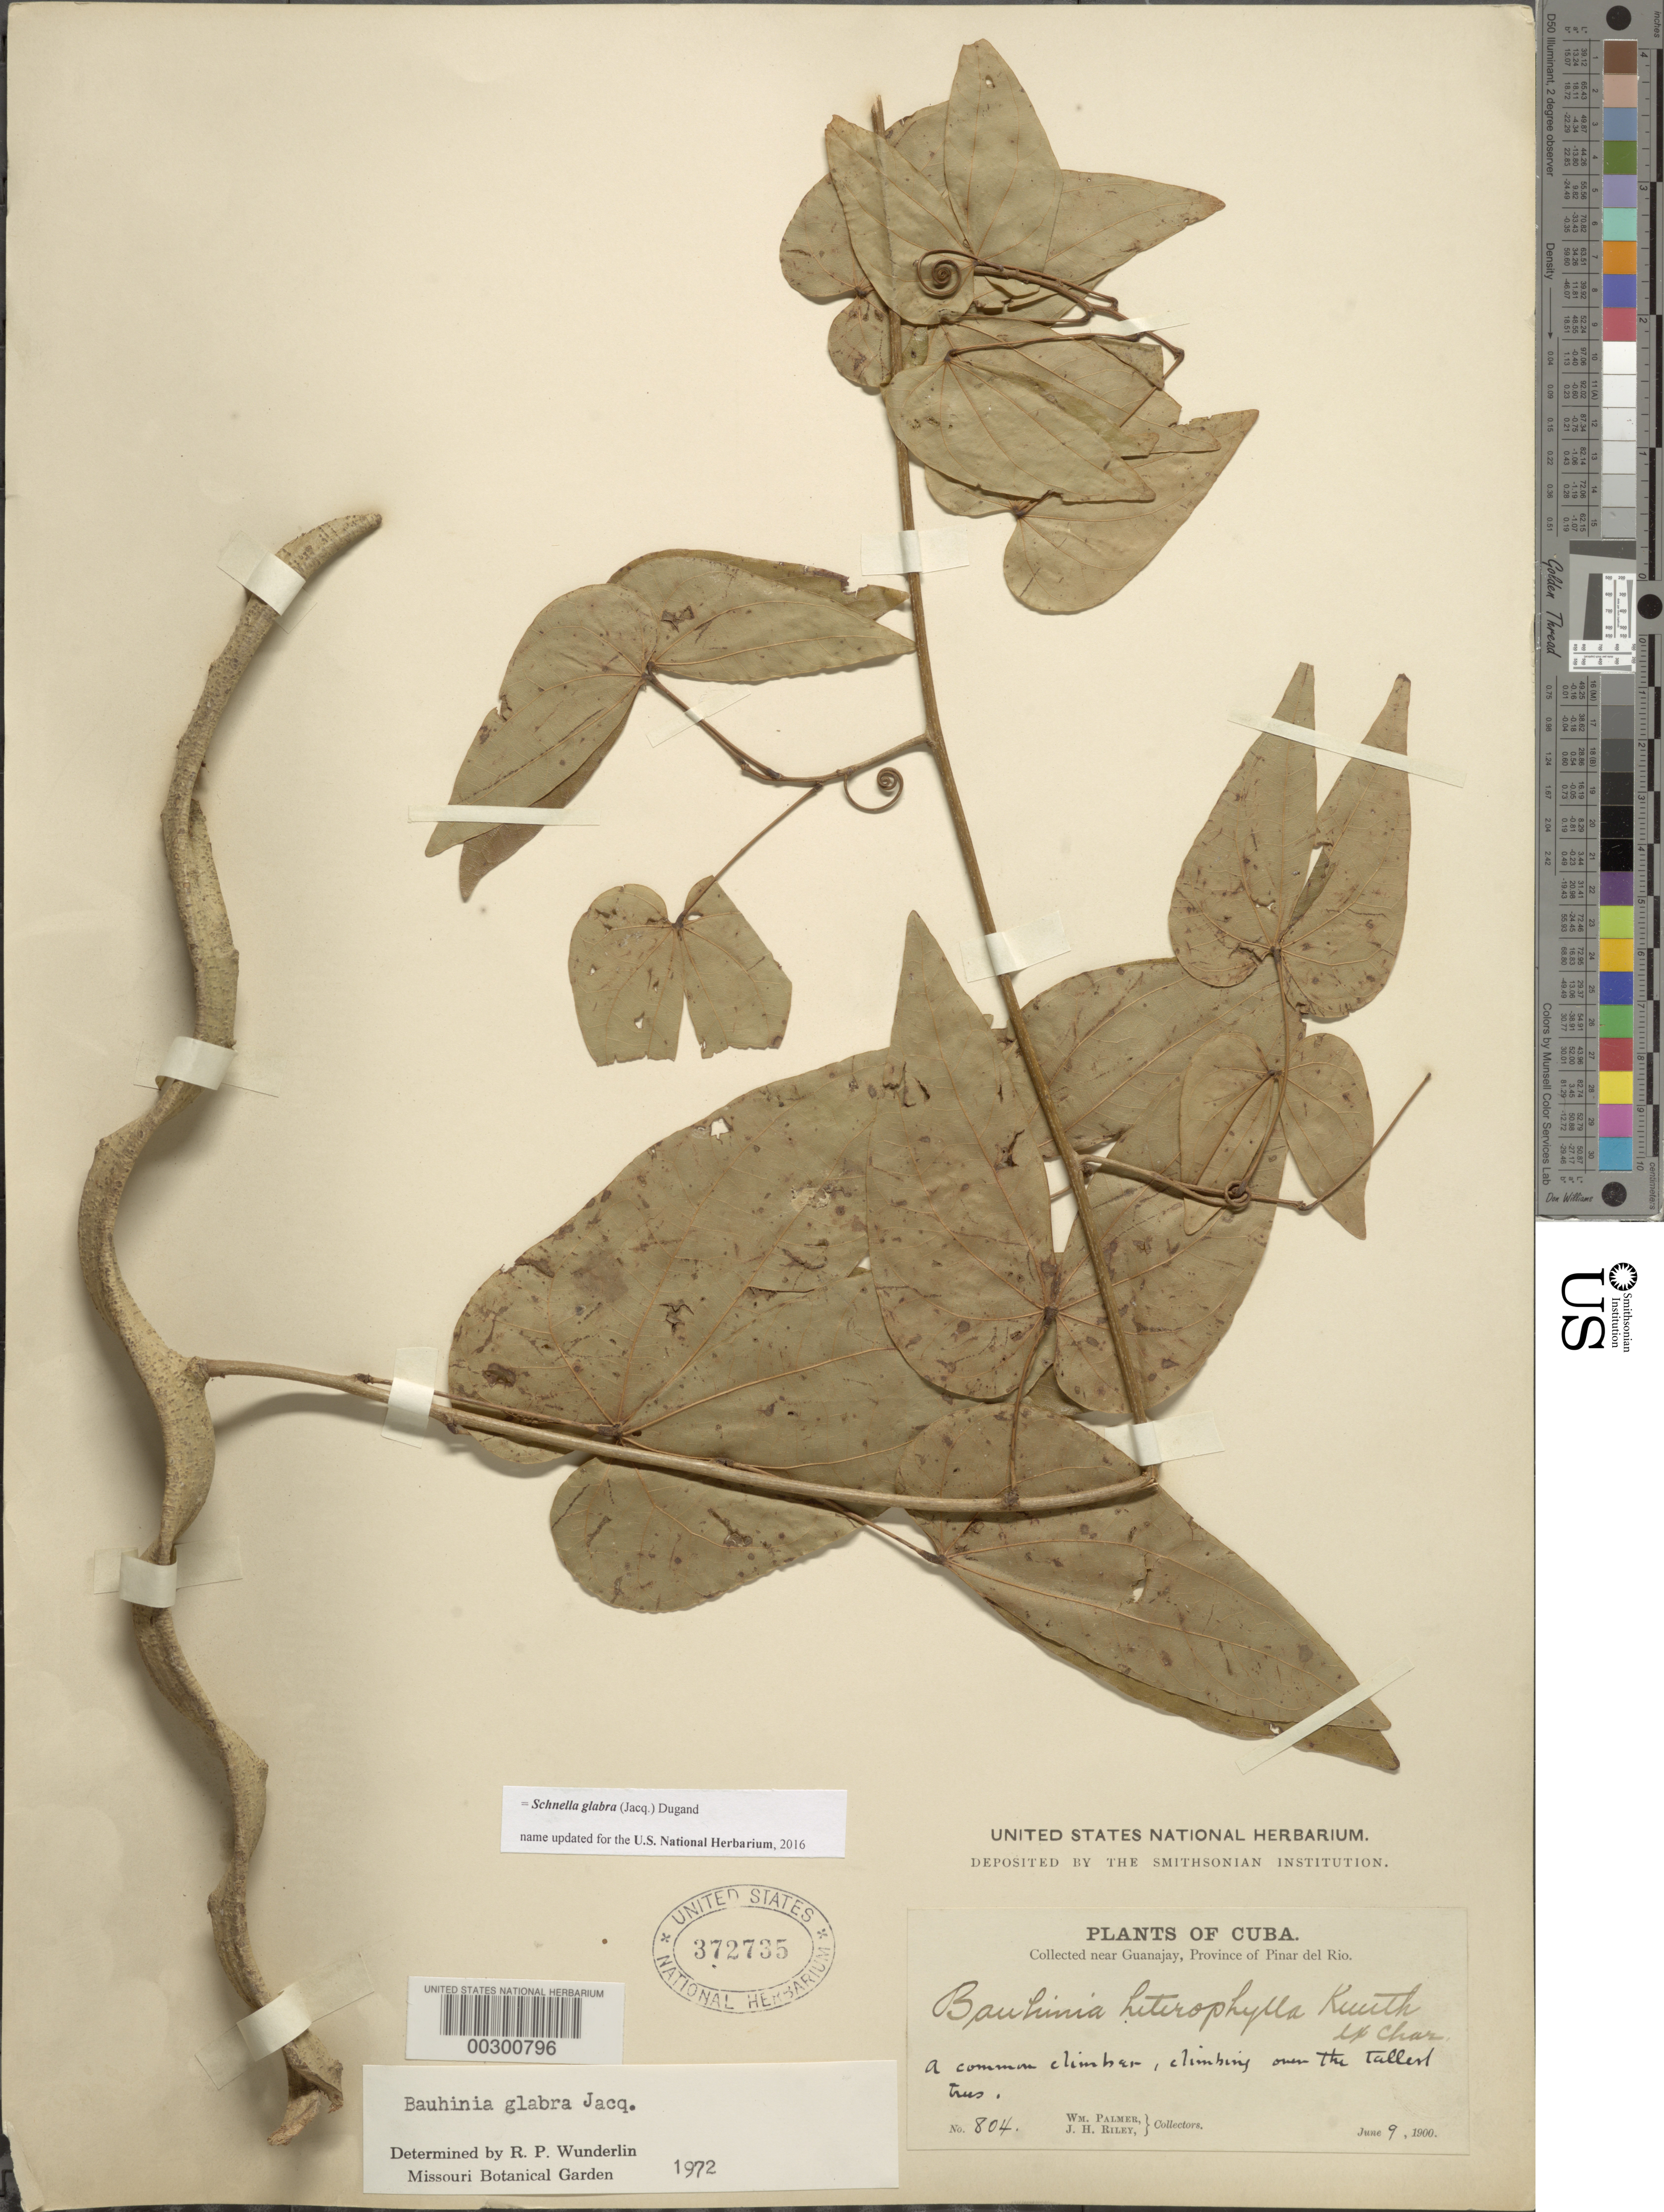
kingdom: Plantae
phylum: Tracheophyta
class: Magnoliopsida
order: Fabales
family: Fabaceae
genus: Schnella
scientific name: Schnella glabra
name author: (Jacq.) Dugand G.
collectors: W. Palmer & J. H. Riley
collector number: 804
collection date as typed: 09 Jun 1900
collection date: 1900-06-09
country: Cuba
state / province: Pinar del Río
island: Greater Antilles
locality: Near guanajay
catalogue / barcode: US 372735